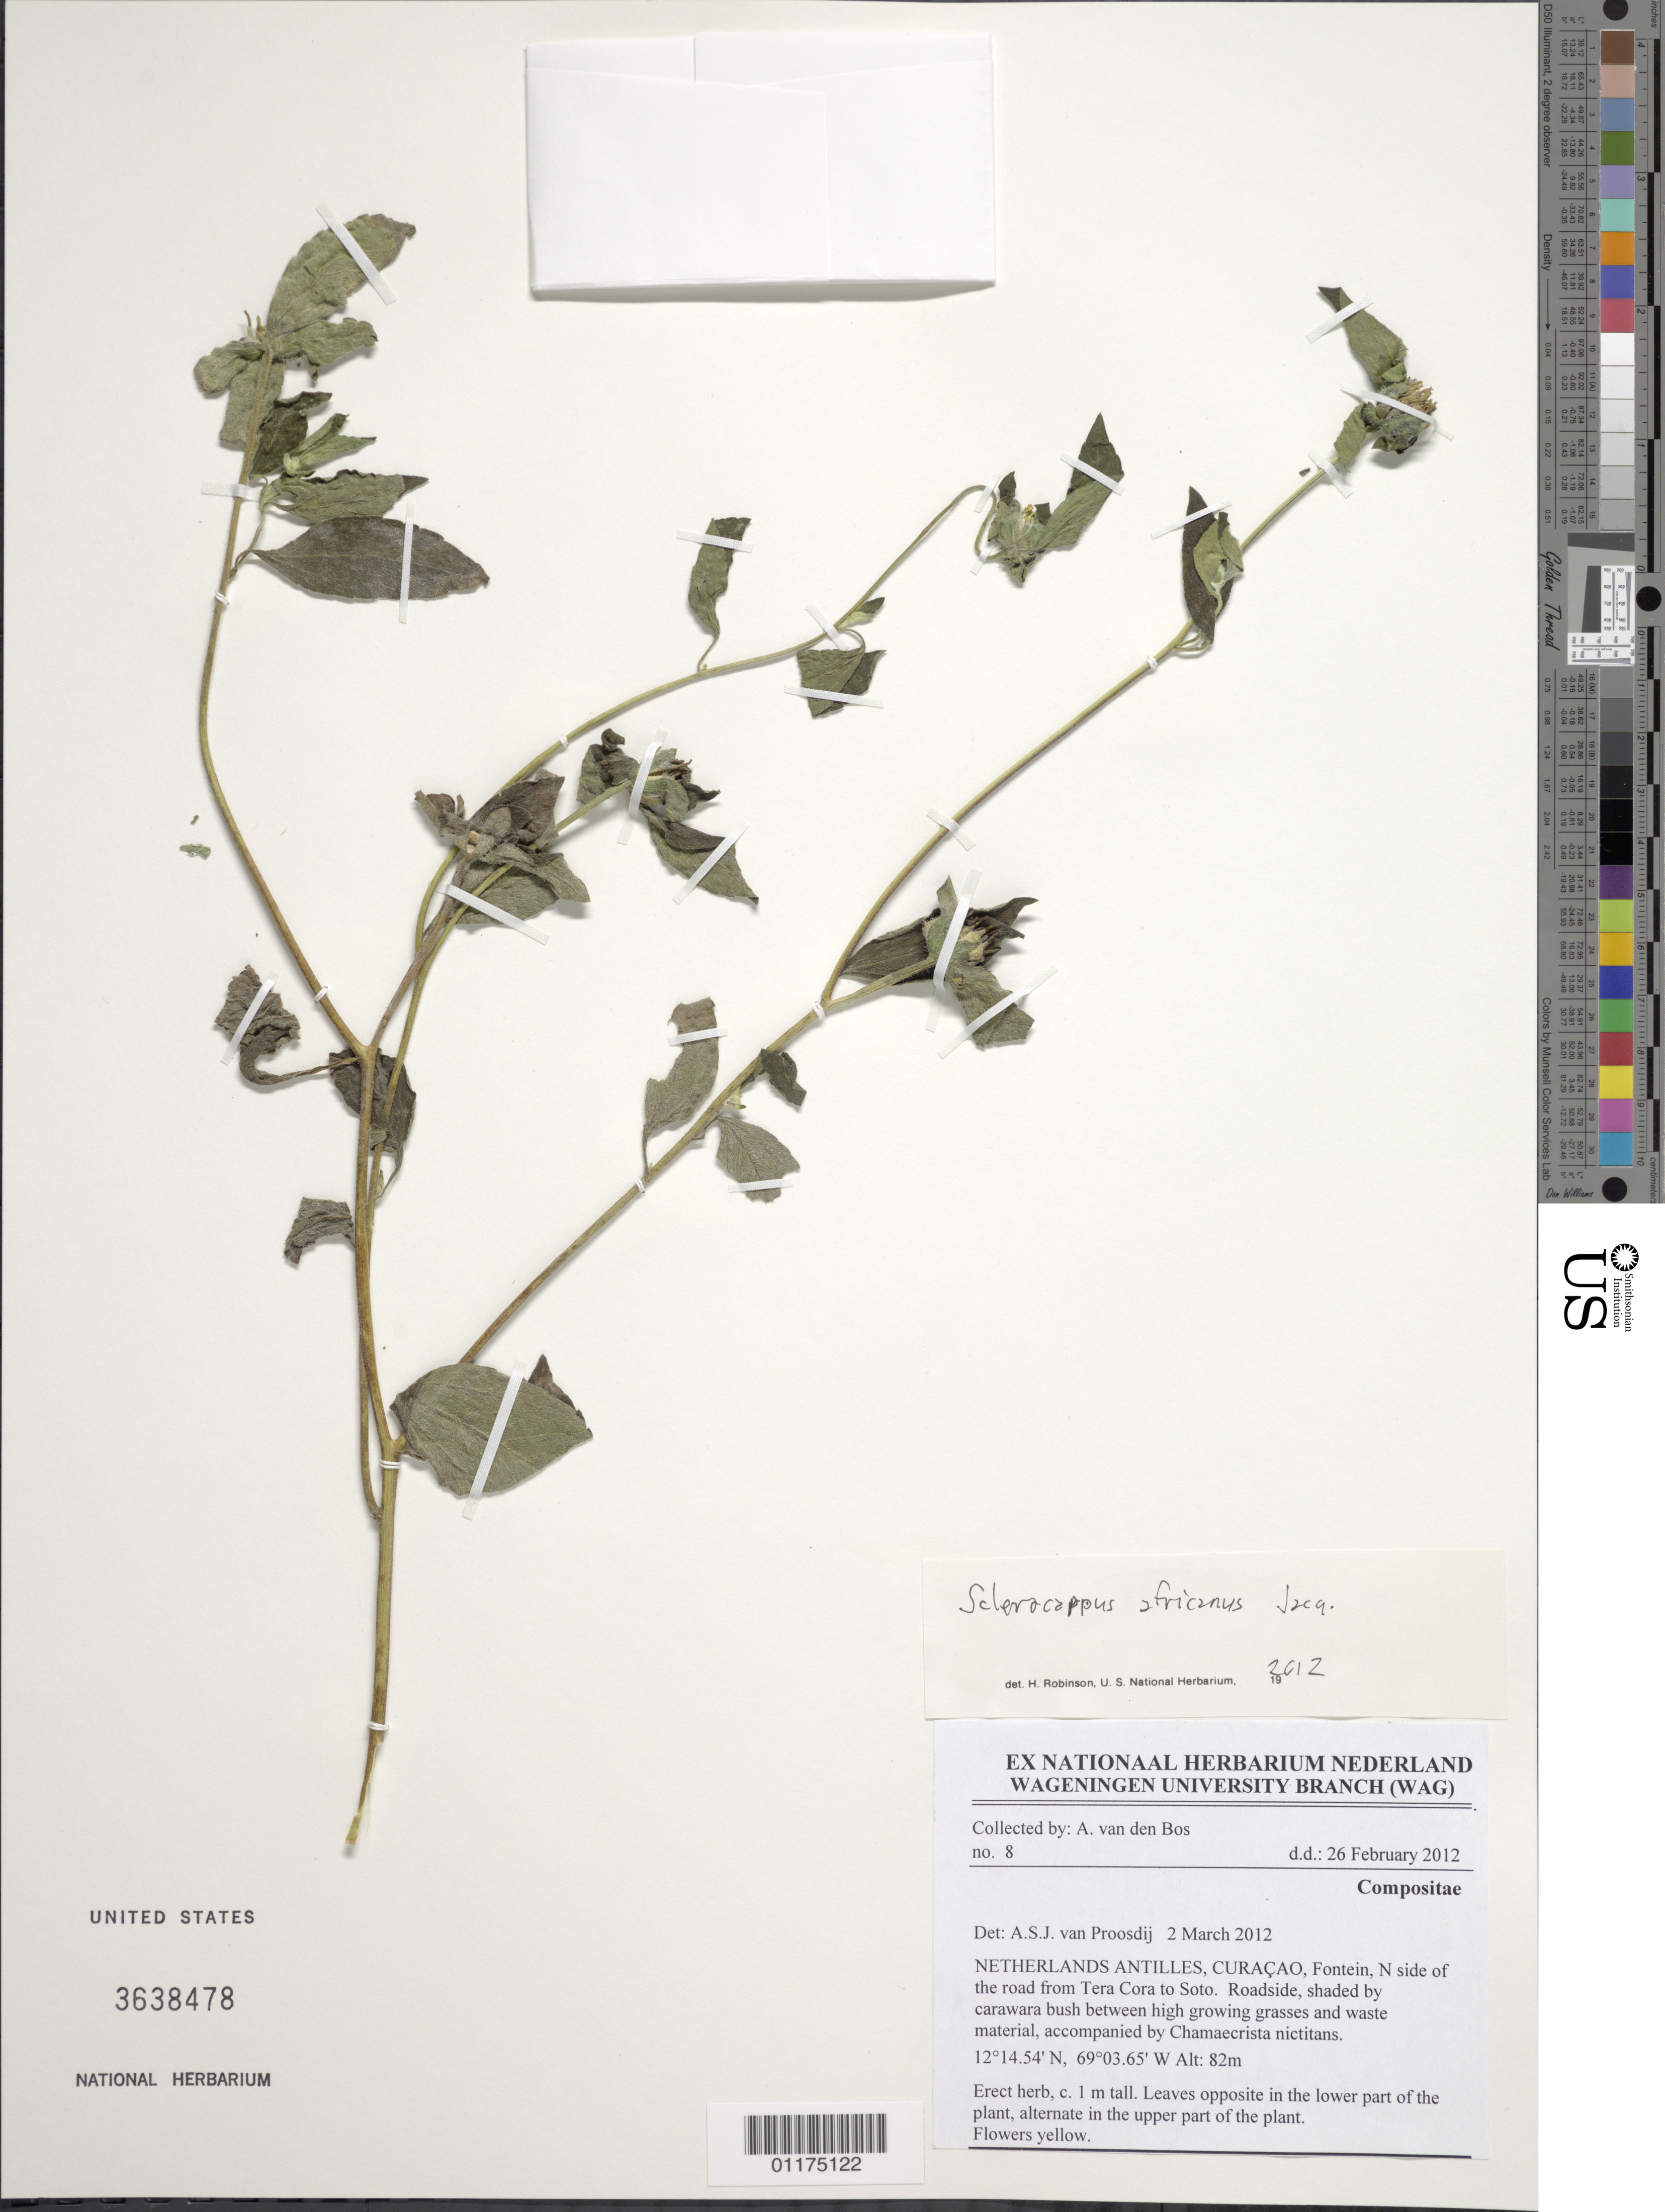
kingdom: Plantae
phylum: Tracheophyta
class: Magnoliopsida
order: Asterales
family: Asteraceae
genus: Sclerocarpus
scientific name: Sclerocarpus africanus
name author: Jacq.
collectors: -. van den Bos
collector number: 8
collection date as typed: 26 Feb 2012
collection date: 2012-02-26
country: Netherlands Antilles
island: Curaçao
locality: Fontein, N side of the road from Tera Cora to Soto.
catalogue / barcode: US 3638478